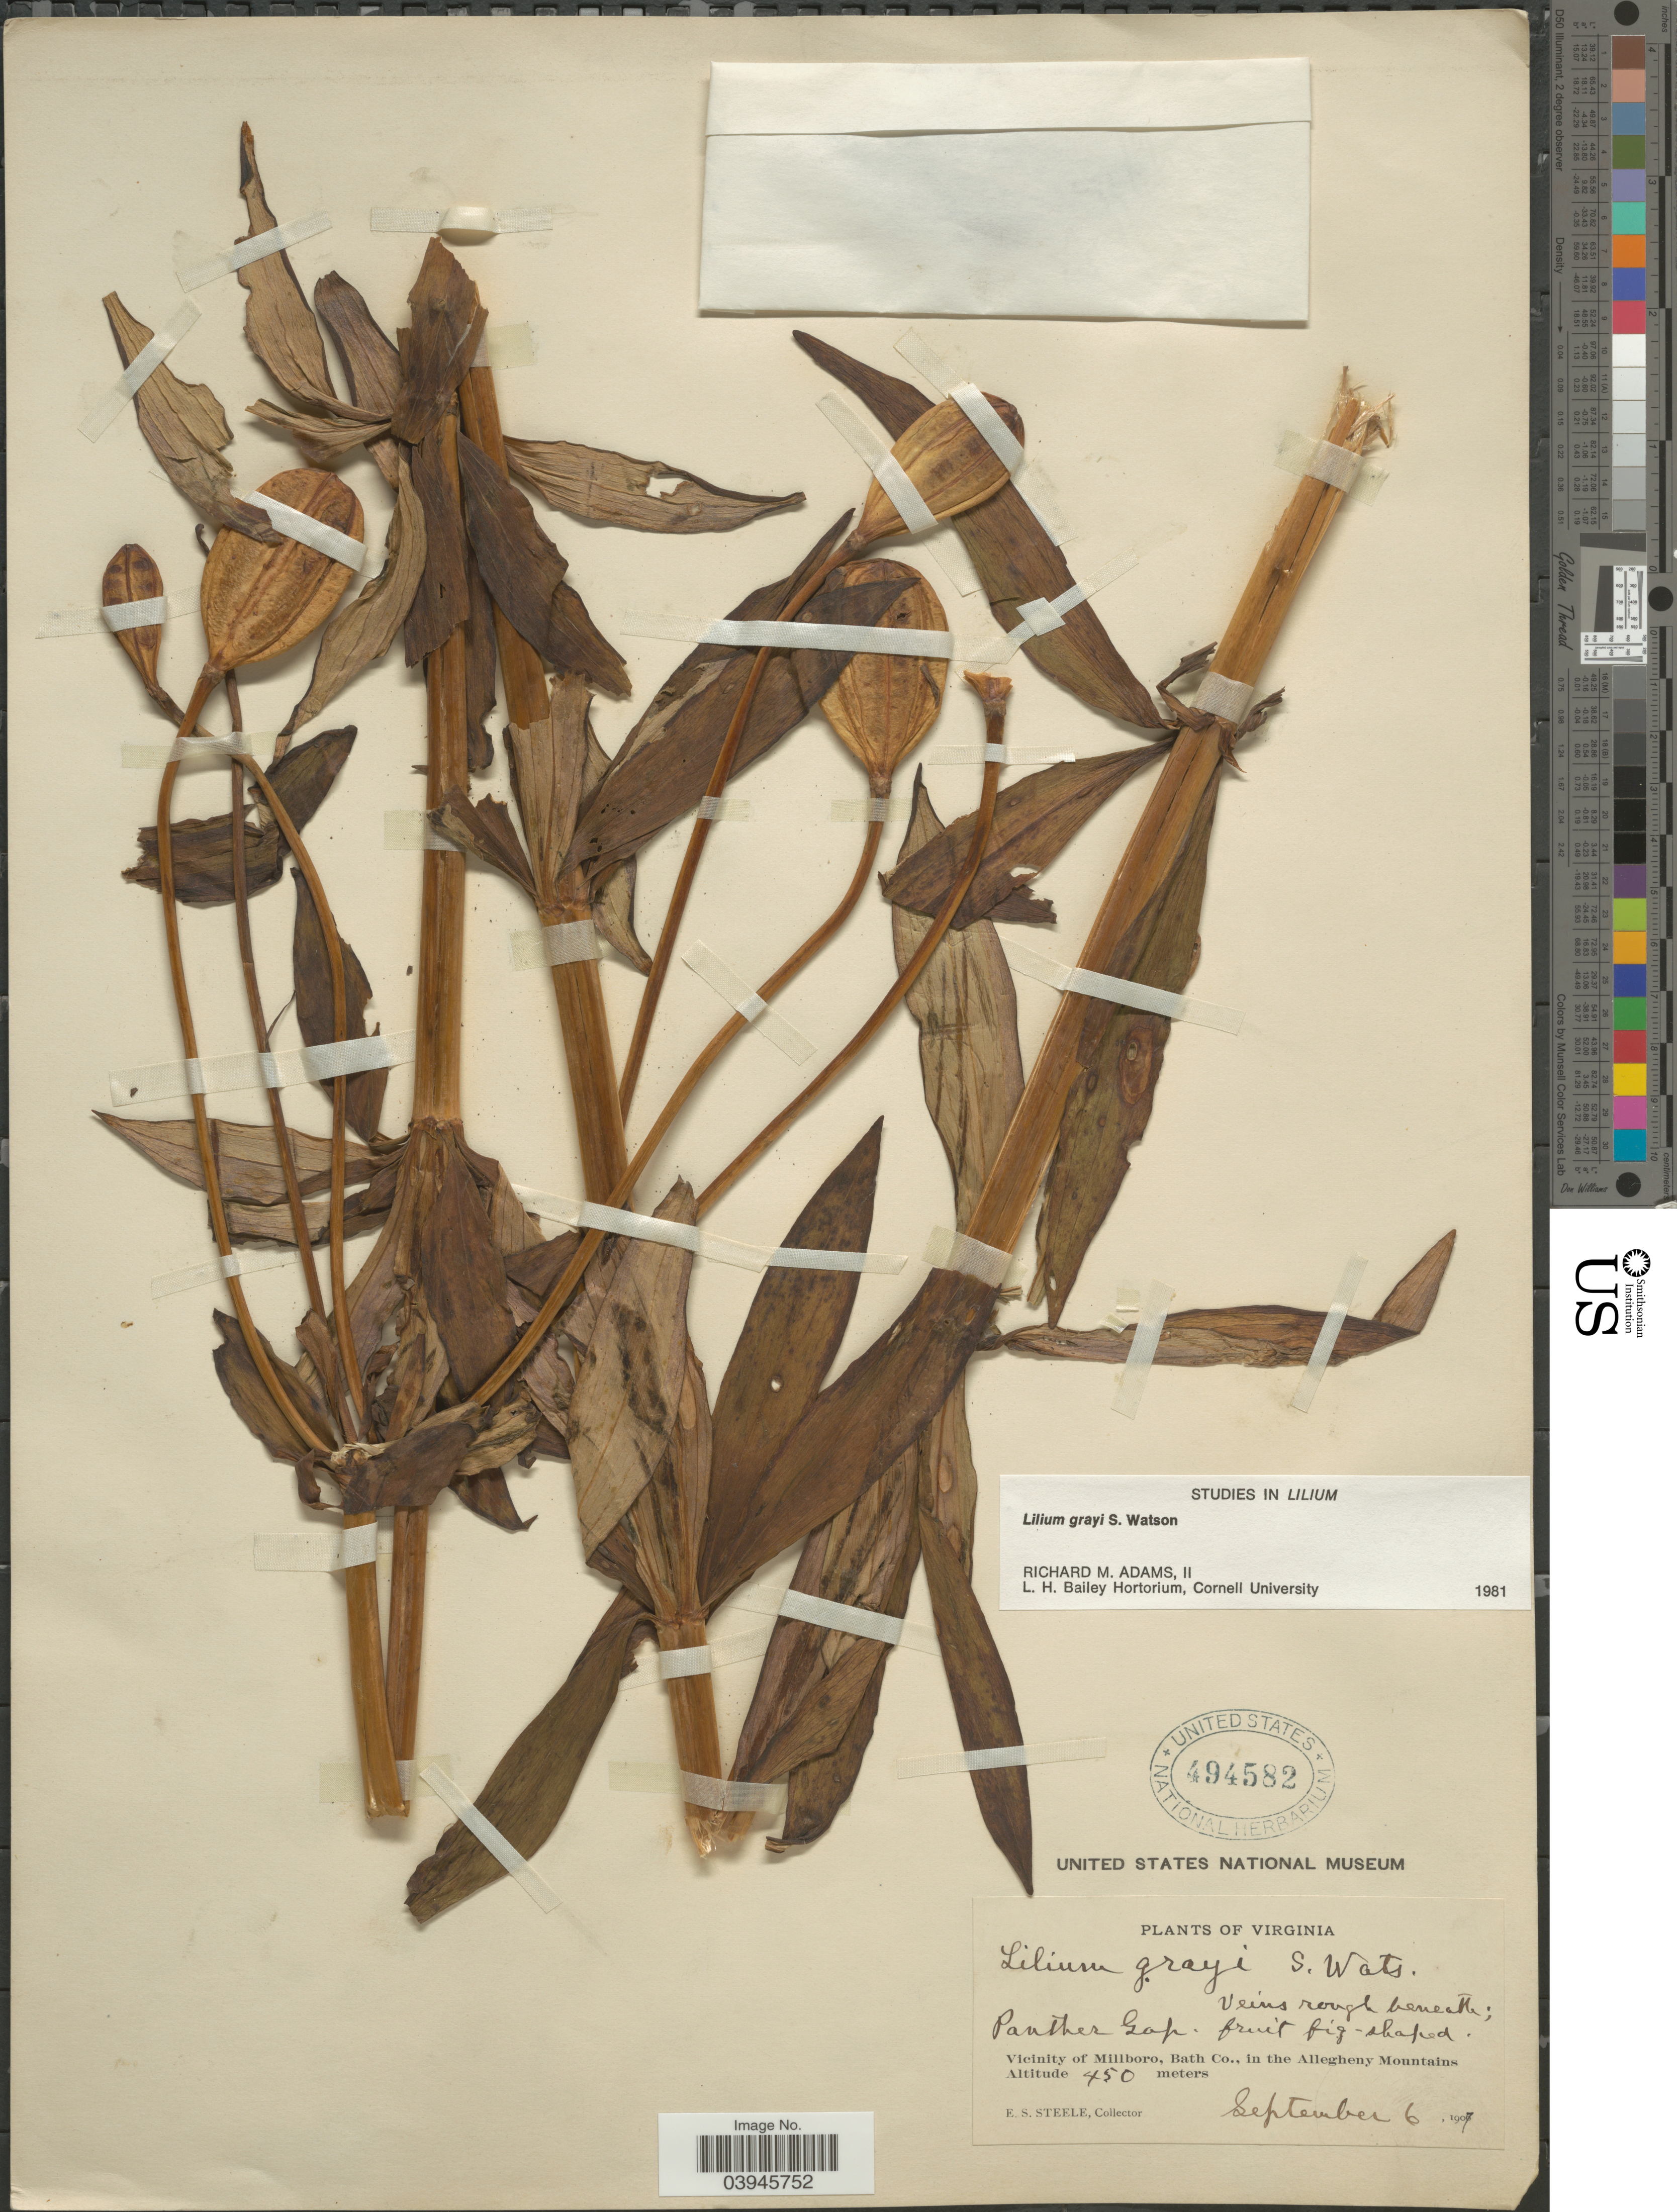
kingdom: Plantae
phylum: Tracheophyta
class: Liliopsida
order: Liliales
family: Liliaceae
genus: Lilium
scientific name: Lilium grayi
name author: S. Watson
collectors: E. Steele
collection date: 1907-09-06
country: United States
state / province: Virginia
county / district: Bath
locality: Panther Gap. Vicinity of Millboro, Bath Co., in the Allegheny Mountains.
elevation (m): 450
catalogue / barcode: US 494582